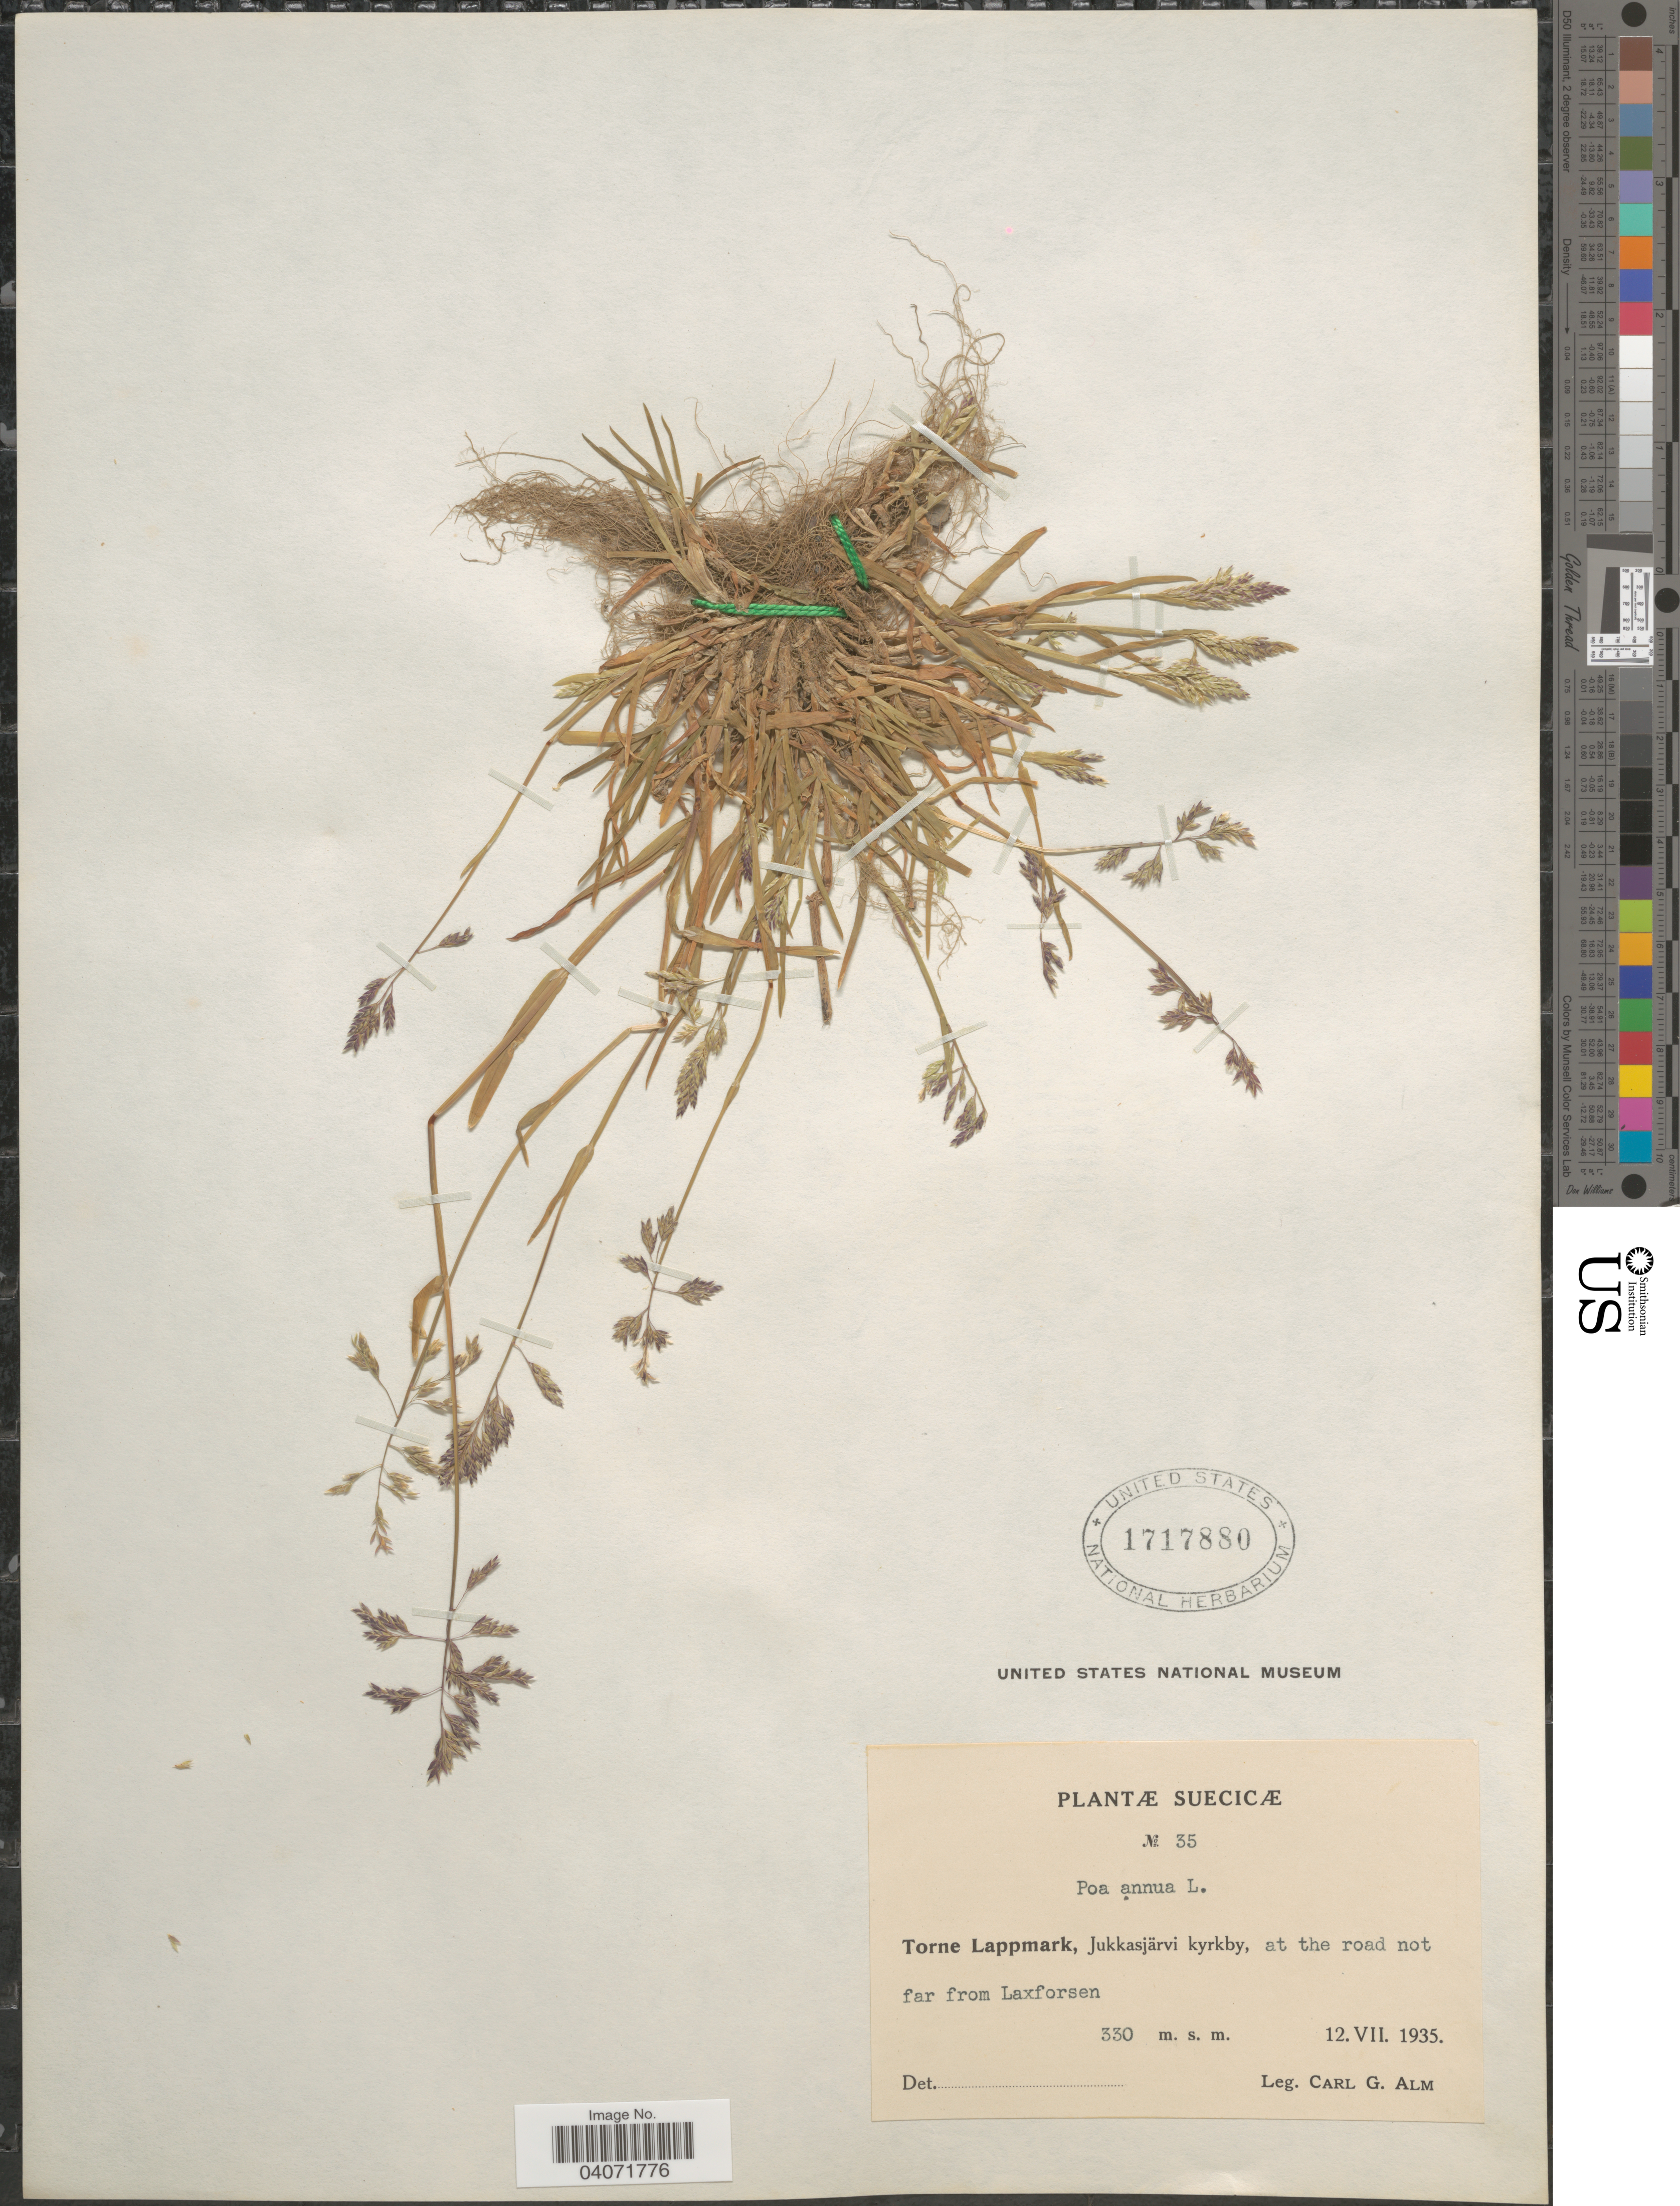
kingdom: Plantae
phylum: Tracheophyta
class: Liliopsida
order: Poales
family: Poaceae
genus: Poa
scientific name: Poa annua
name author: L.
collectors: C. G. Alm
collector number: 35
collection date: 1935-07-12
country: Sweden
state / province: Norrbotten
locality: Suecicæ. Torne Lappmark, Jukkasjärvi kyrkby, at the road not far from Laxforsen.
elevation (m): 330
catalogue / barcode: US 1717880